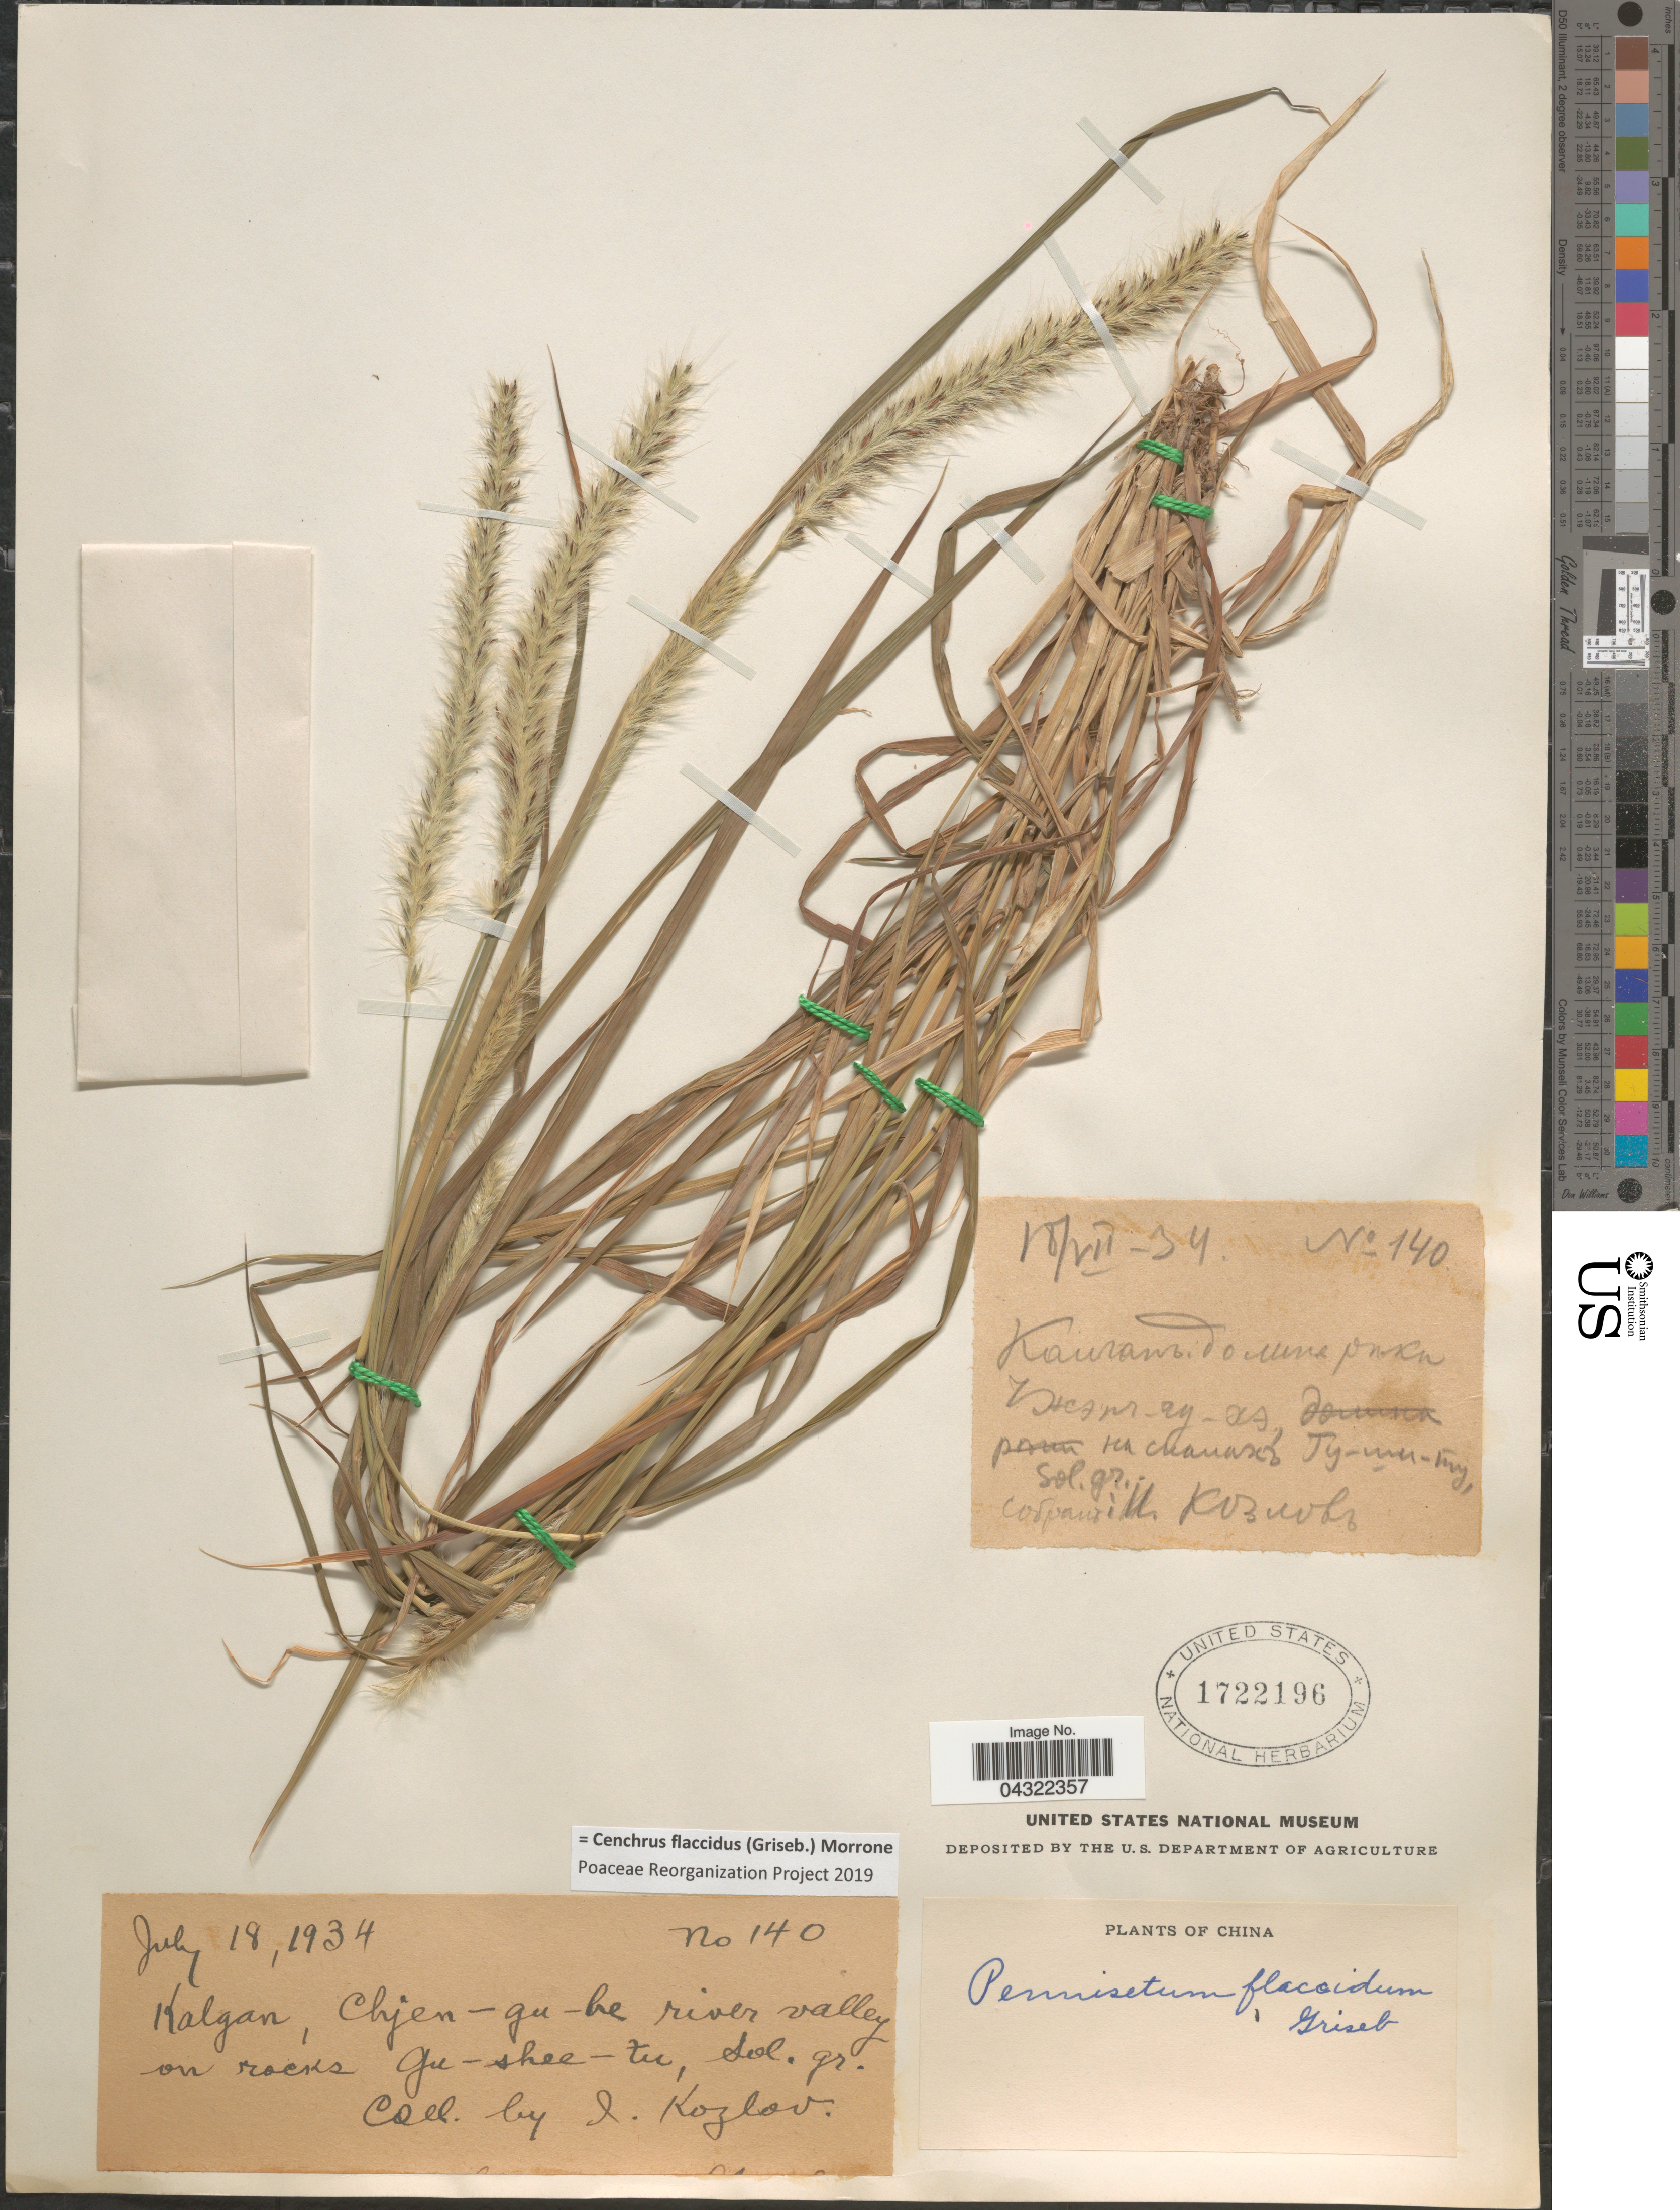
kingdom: Plantae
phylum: Tracheophyta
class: Liliopsida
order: Poales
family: Poaceae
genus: Cenchrus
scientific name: Cenchrus flaccidus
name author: (Griseb.) Morrone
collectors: I. Kozlov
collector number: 140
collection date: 1934-07-18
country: China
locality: Kalgan, Chjen-gu-be river valley on rocks Gu-shee-tu, sol. gr.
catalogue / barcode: US 1722196